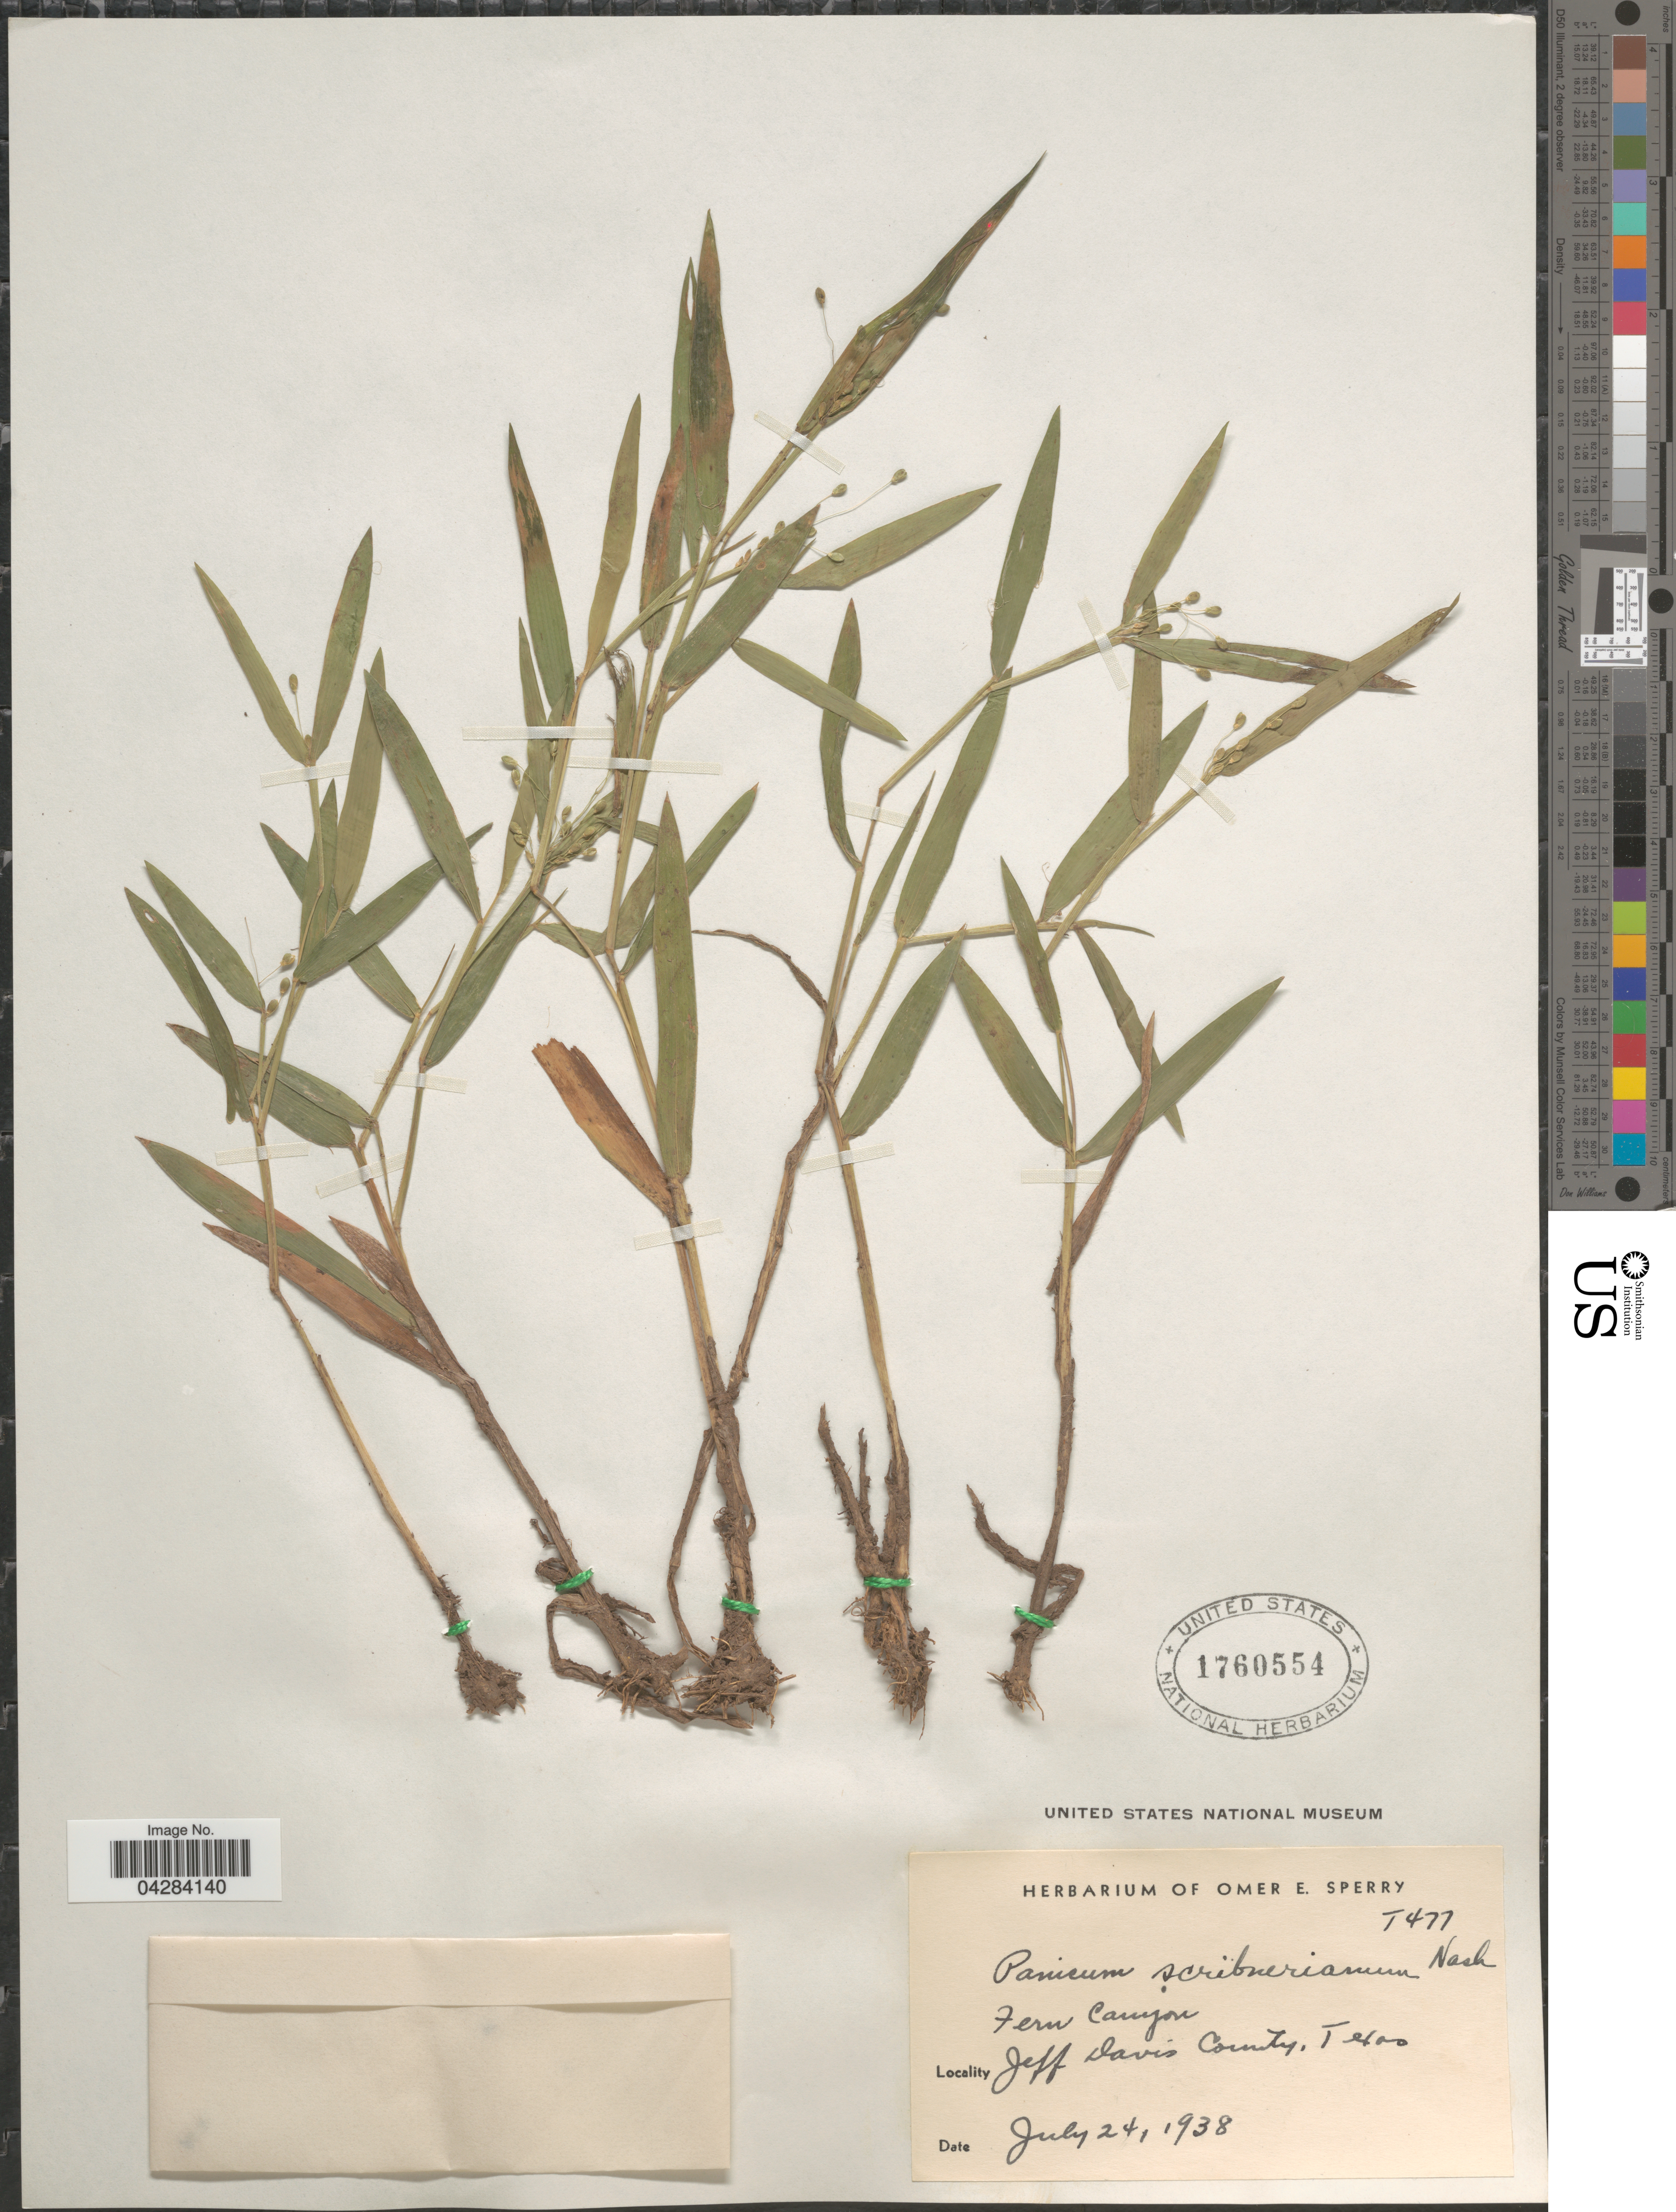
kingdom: Plantae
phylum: Tracheophyta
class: Liliopsida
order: Poales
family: Poaceae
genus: Dichanthelium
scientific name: Dichanthelium oligosanthes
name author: (Schult.) Gould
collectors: ex. herb. Omer E. Sperry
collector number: T477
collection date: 1938-07-24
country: United States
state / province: Texas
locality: Fern Canyon. Jeff Davis County.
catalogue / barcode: US 1760554